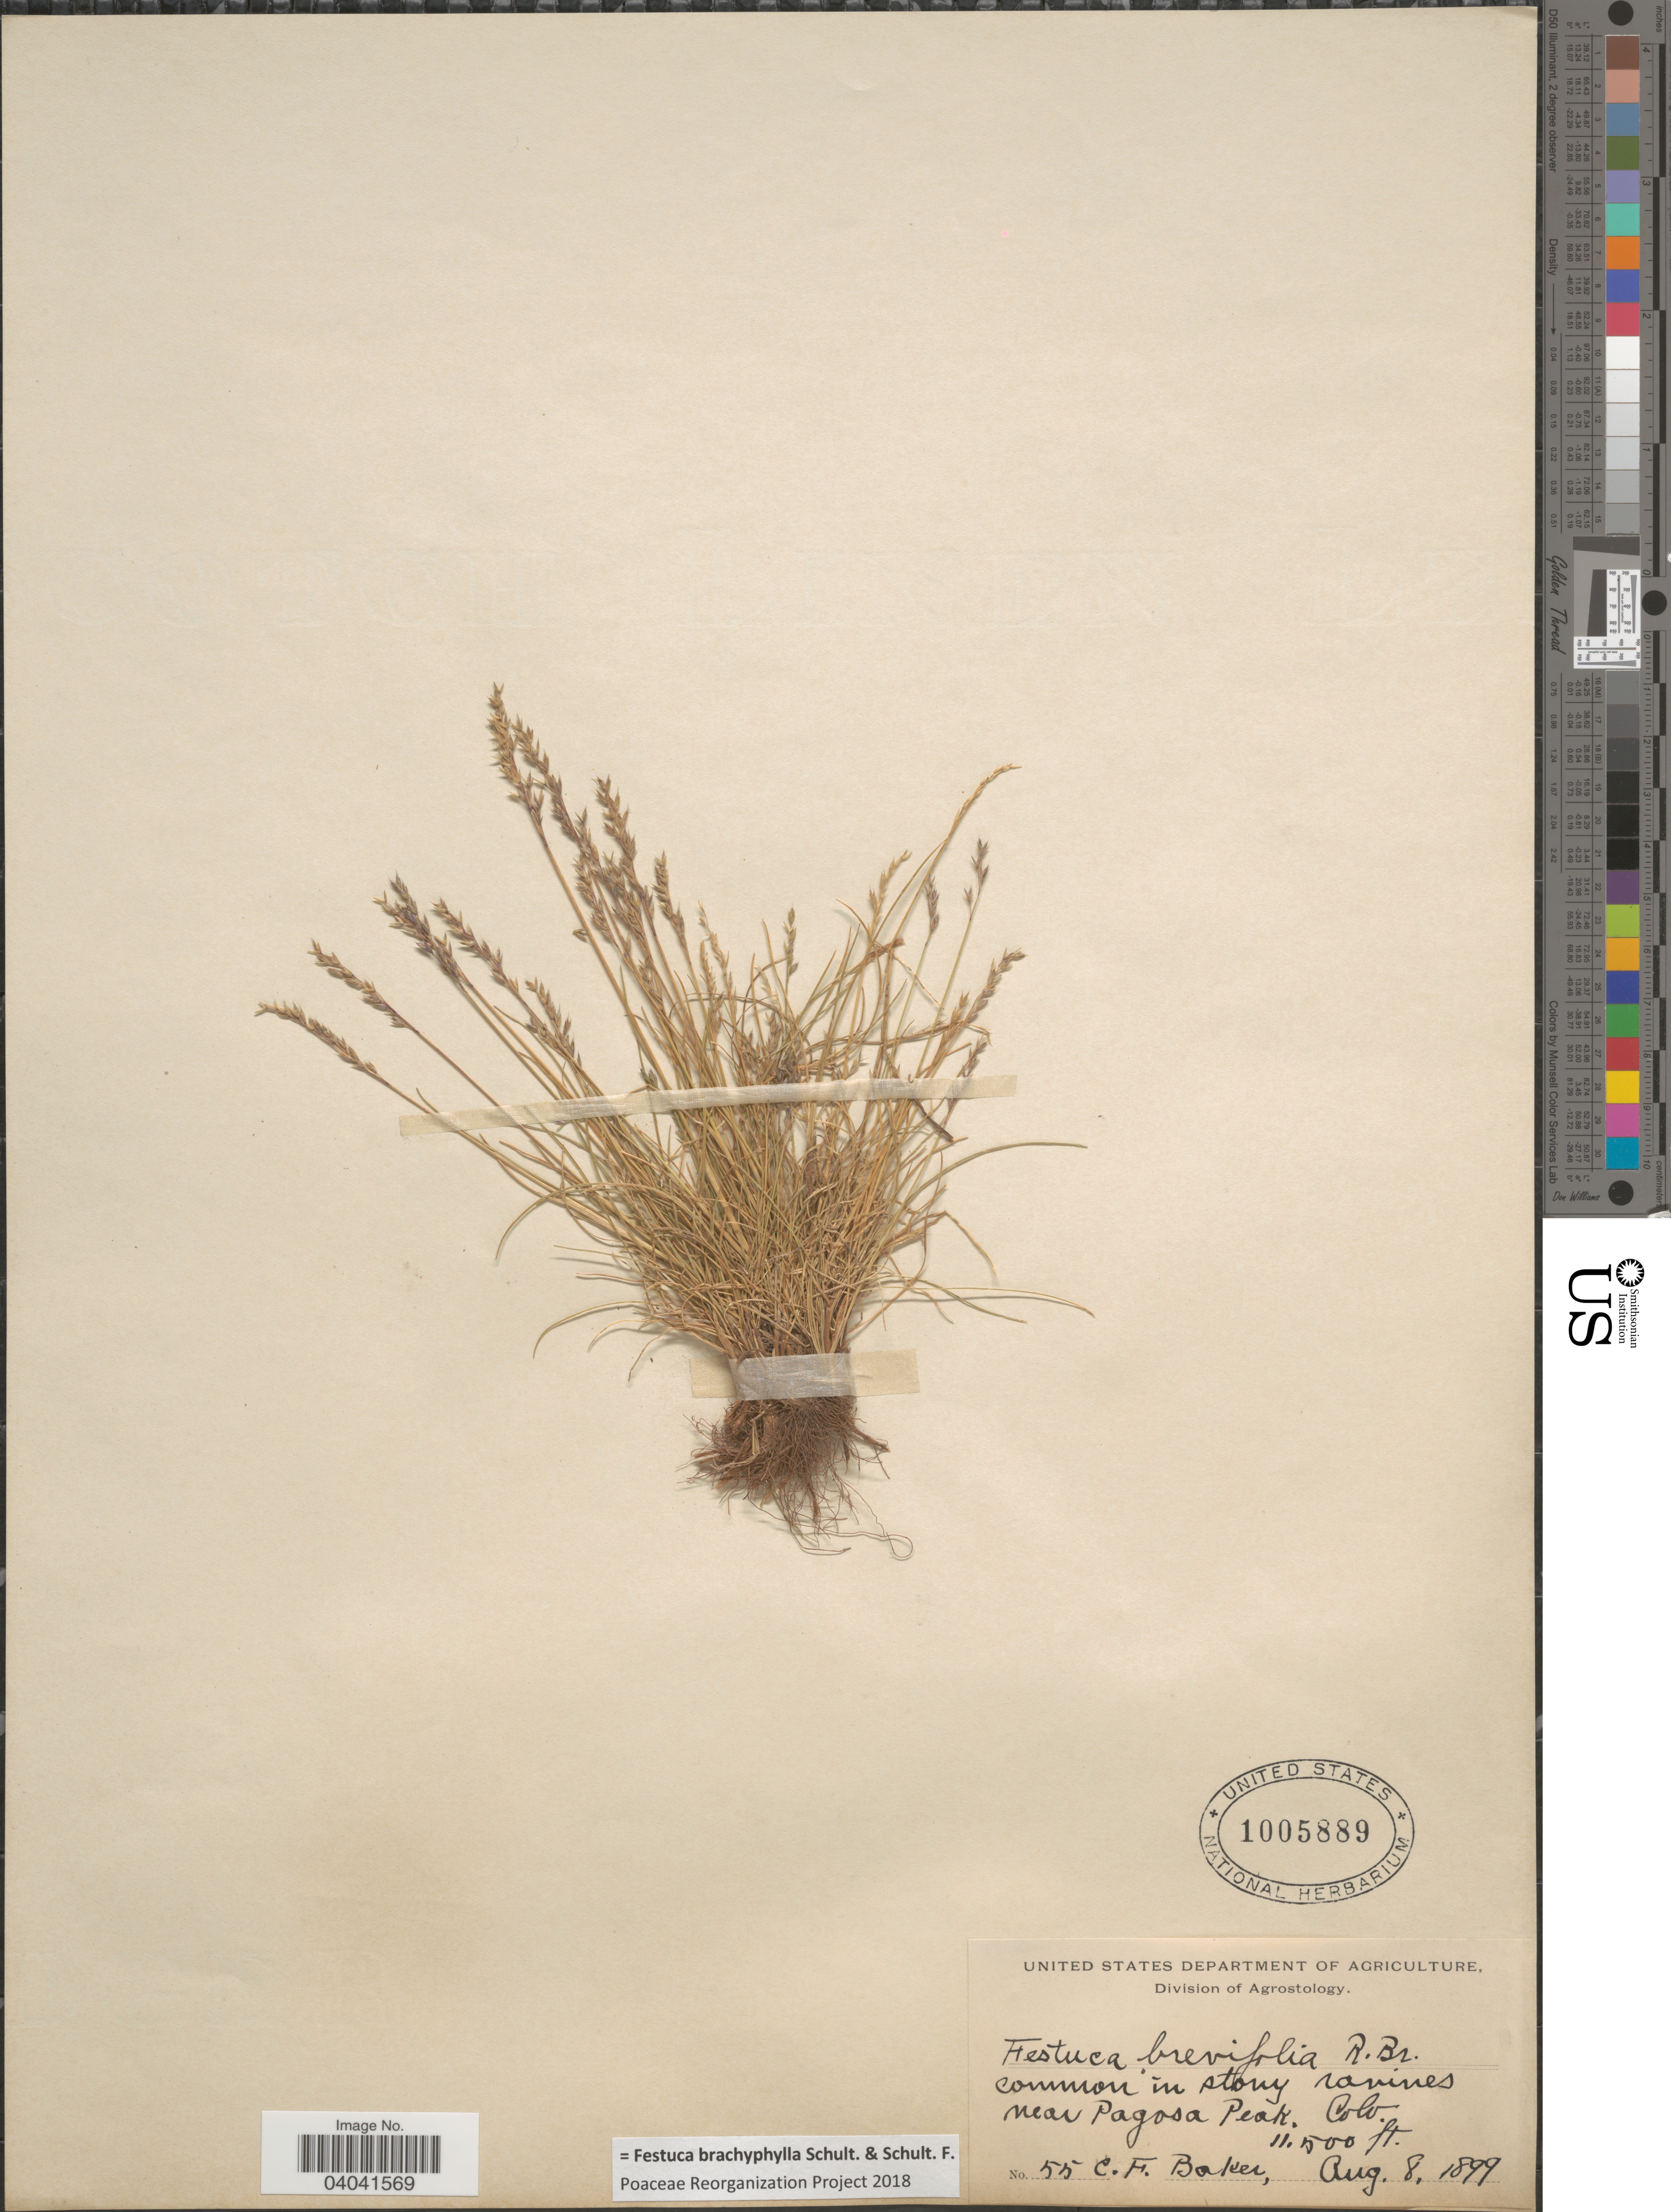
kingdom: Plantae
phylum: Tracheophyta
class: Liliopsida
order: Poales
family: Poaceae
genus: Festuca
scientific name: Festuca brachyphylla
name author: Schult. & Schult. f.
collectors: C. F. Baker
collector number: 55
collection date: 1899-08-08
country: United States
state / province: Colorado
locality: Common in stony ravines near Pagosa Peak.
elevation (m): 3505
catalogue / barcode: US 1005889